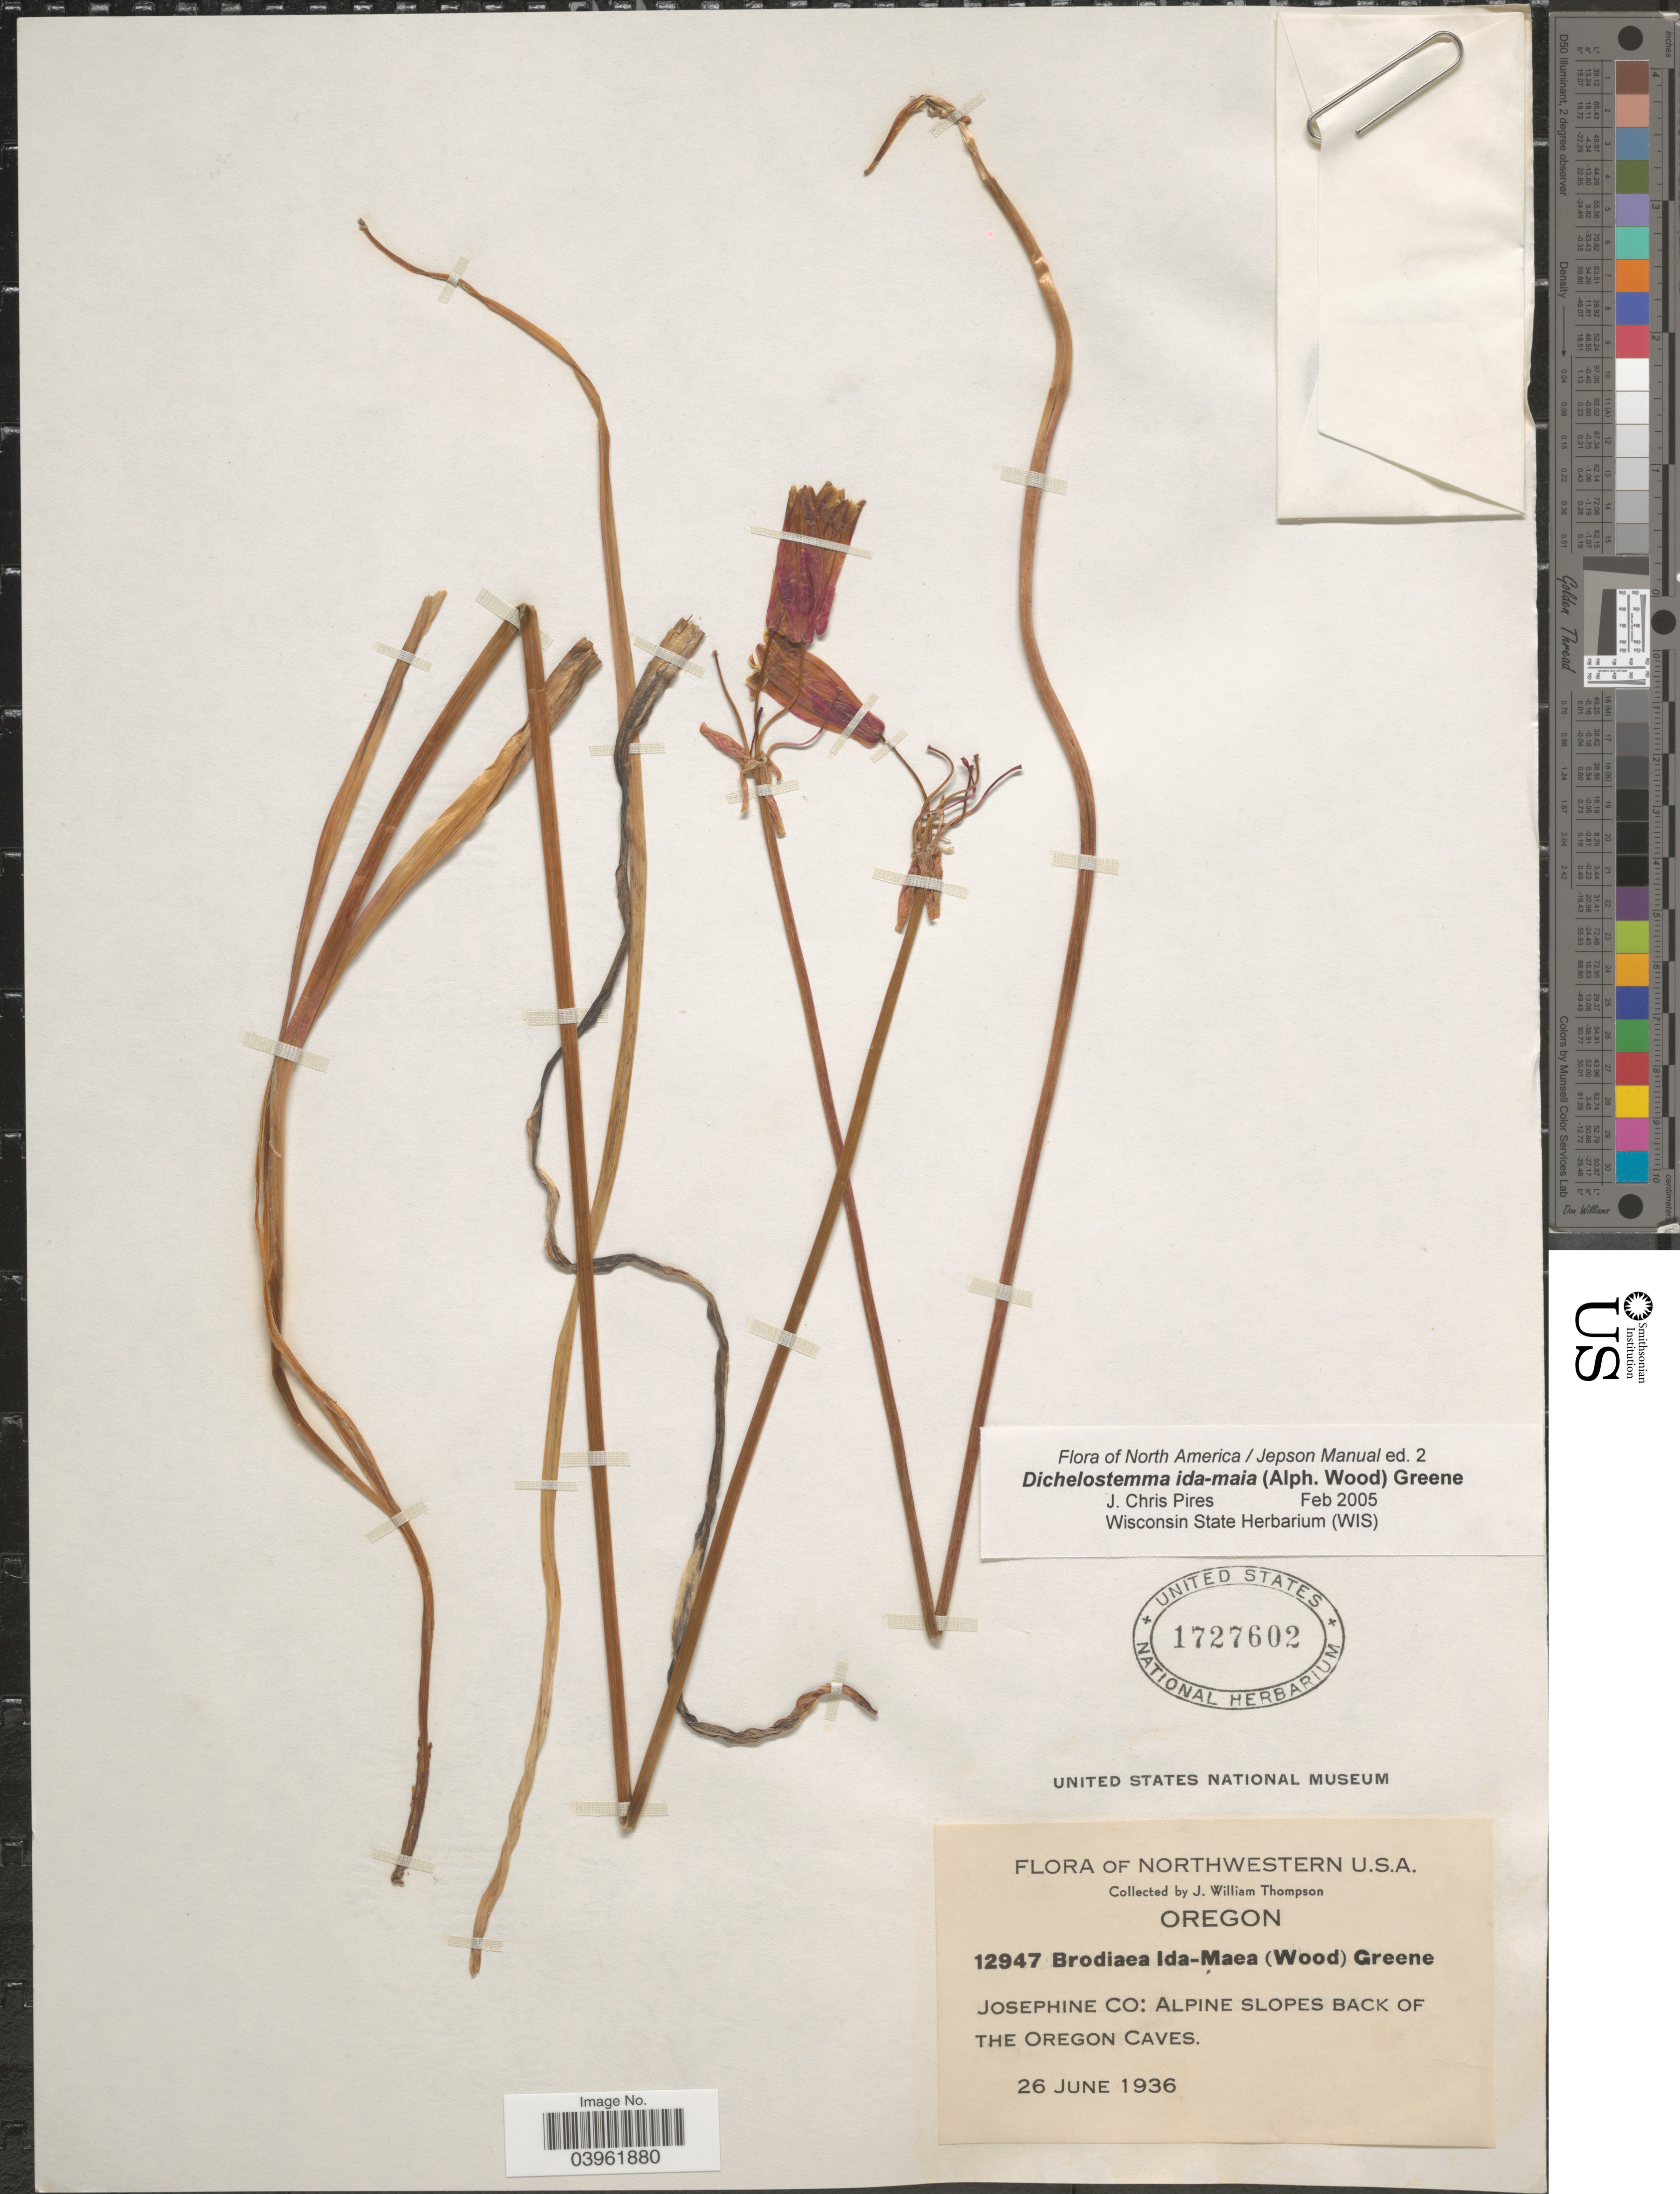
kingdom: Plantae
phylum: Tracheophyta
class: Liliopsida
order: Asparagales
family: Asparagaceae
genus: Dichelostemma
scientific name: Dichelostemma ida-maia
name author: (Alph. Wood) Greene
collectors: J. W. Thompson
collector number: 12947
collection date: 1936-06-26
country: United States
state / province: Oregon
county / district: Josephine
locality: Northwestern U.S.A. Josephine Co: Alpine slopes back of the Oregon Caves.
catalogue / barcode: US 1727602